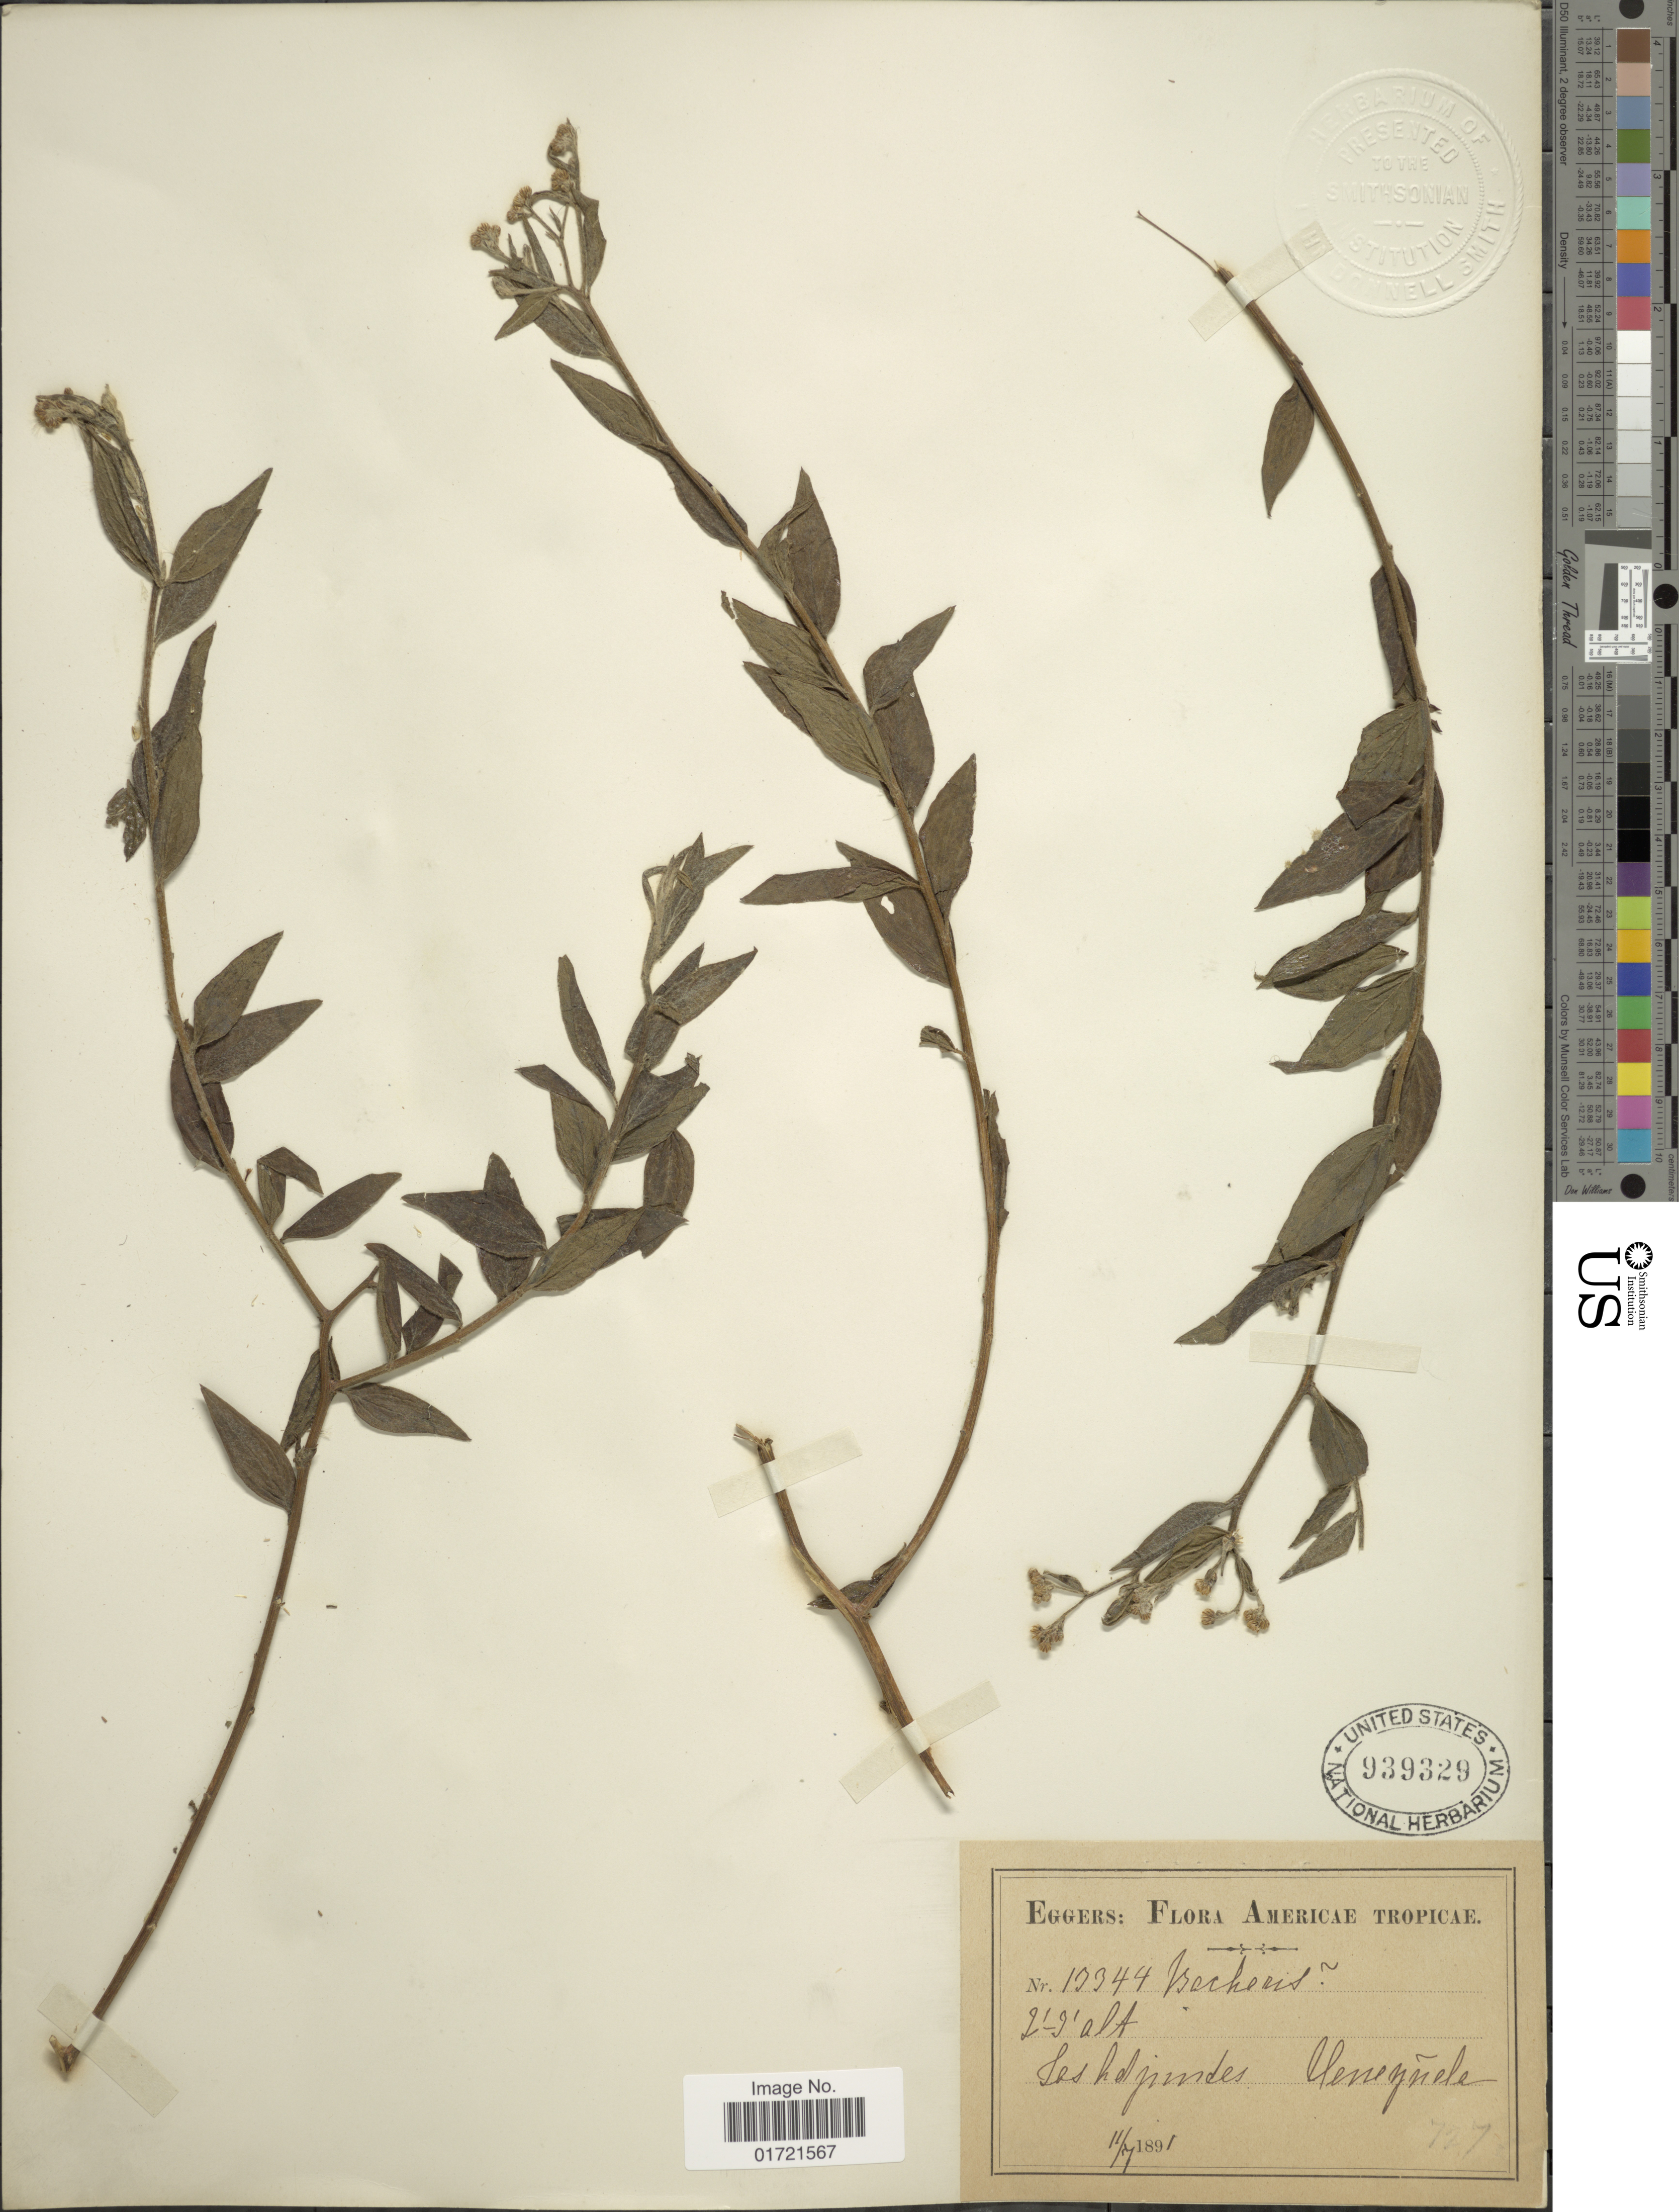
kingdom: Plantae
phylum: Tracheophyta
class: Magnoliopsida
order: Asterales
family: Asteraceae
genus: Baccharis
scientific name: Baccharis trinervis var. rhexioides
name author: (Kunth) Baker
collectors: -. Eggers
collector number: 13344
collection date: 1891-07-11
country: Venezuela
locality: Las Adjuntas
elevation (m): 1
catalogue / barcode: US 939329